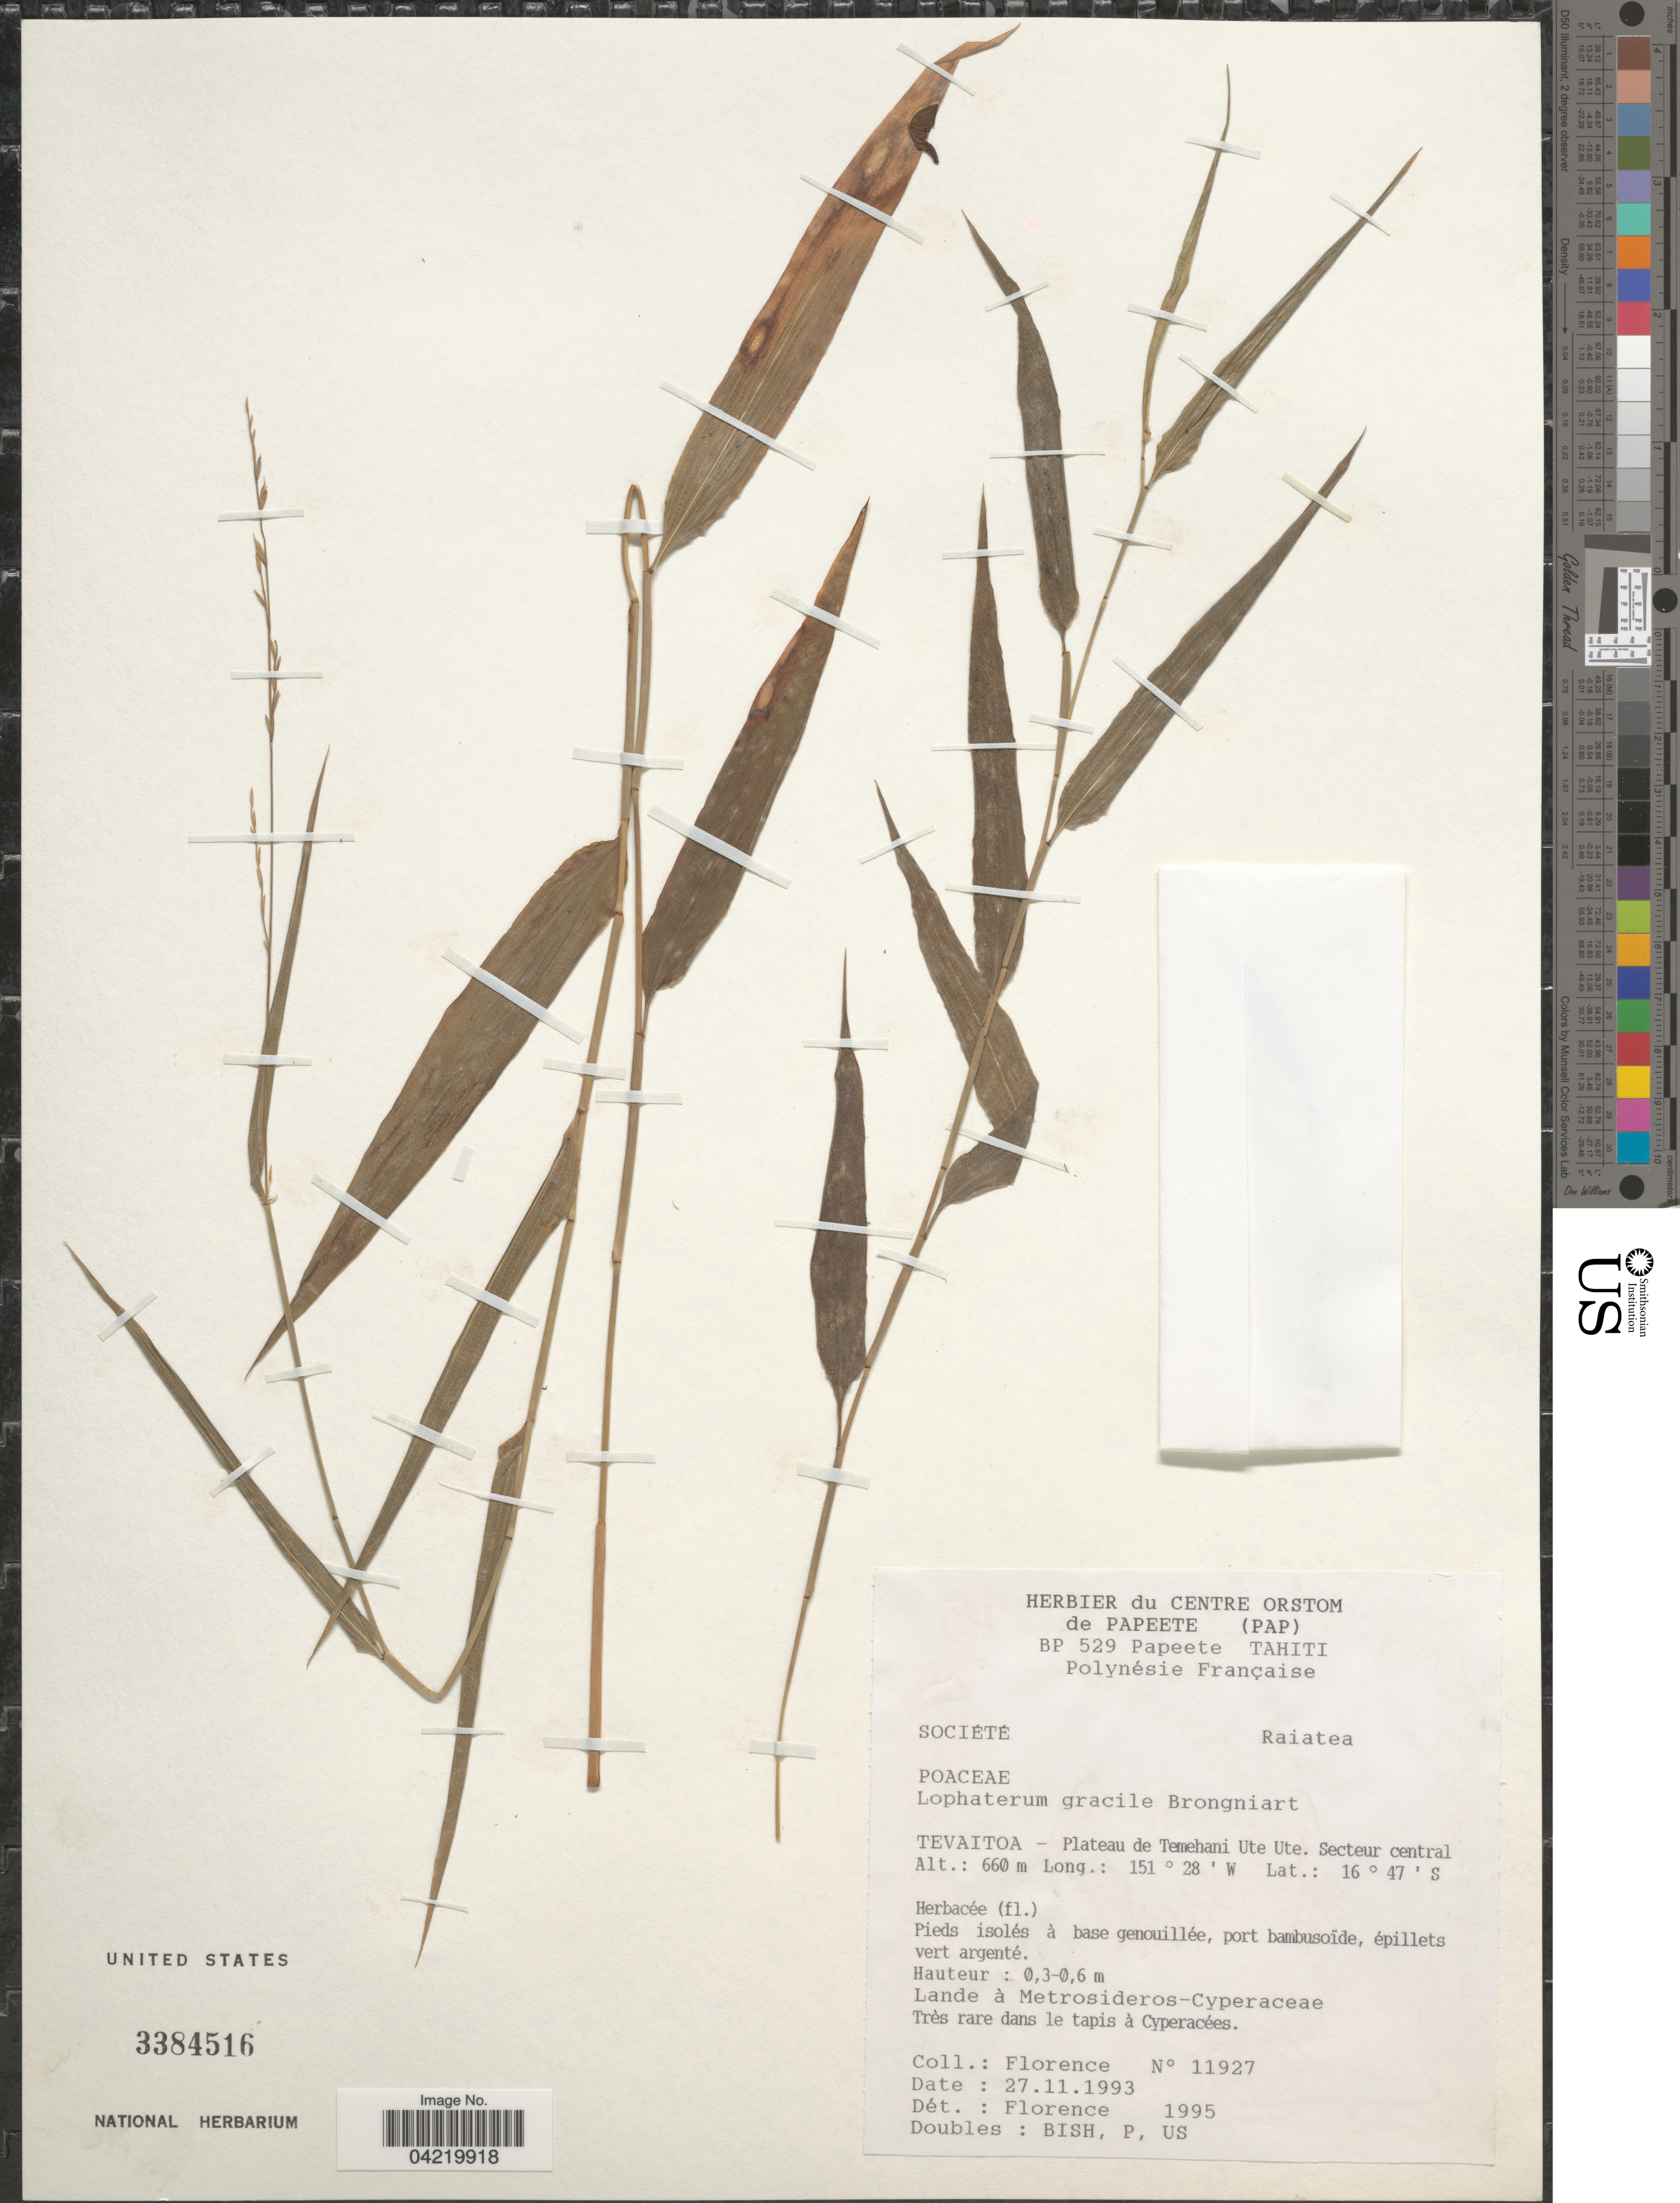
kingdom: Plantae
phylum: Tracheophyta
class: Liliopsida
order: Poales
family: Poaceae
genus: Lophatherum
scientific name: Lophatherum gracile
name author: Brongn.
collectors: -. Florence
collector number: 11927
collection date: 1993-11-27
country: French Polynesia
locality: Polynésie Française. Société. Raiatea. Tevaitoa - Plateau de Temehani Ute Ute. Secteur central.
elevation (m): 660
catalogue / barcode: US 3384516